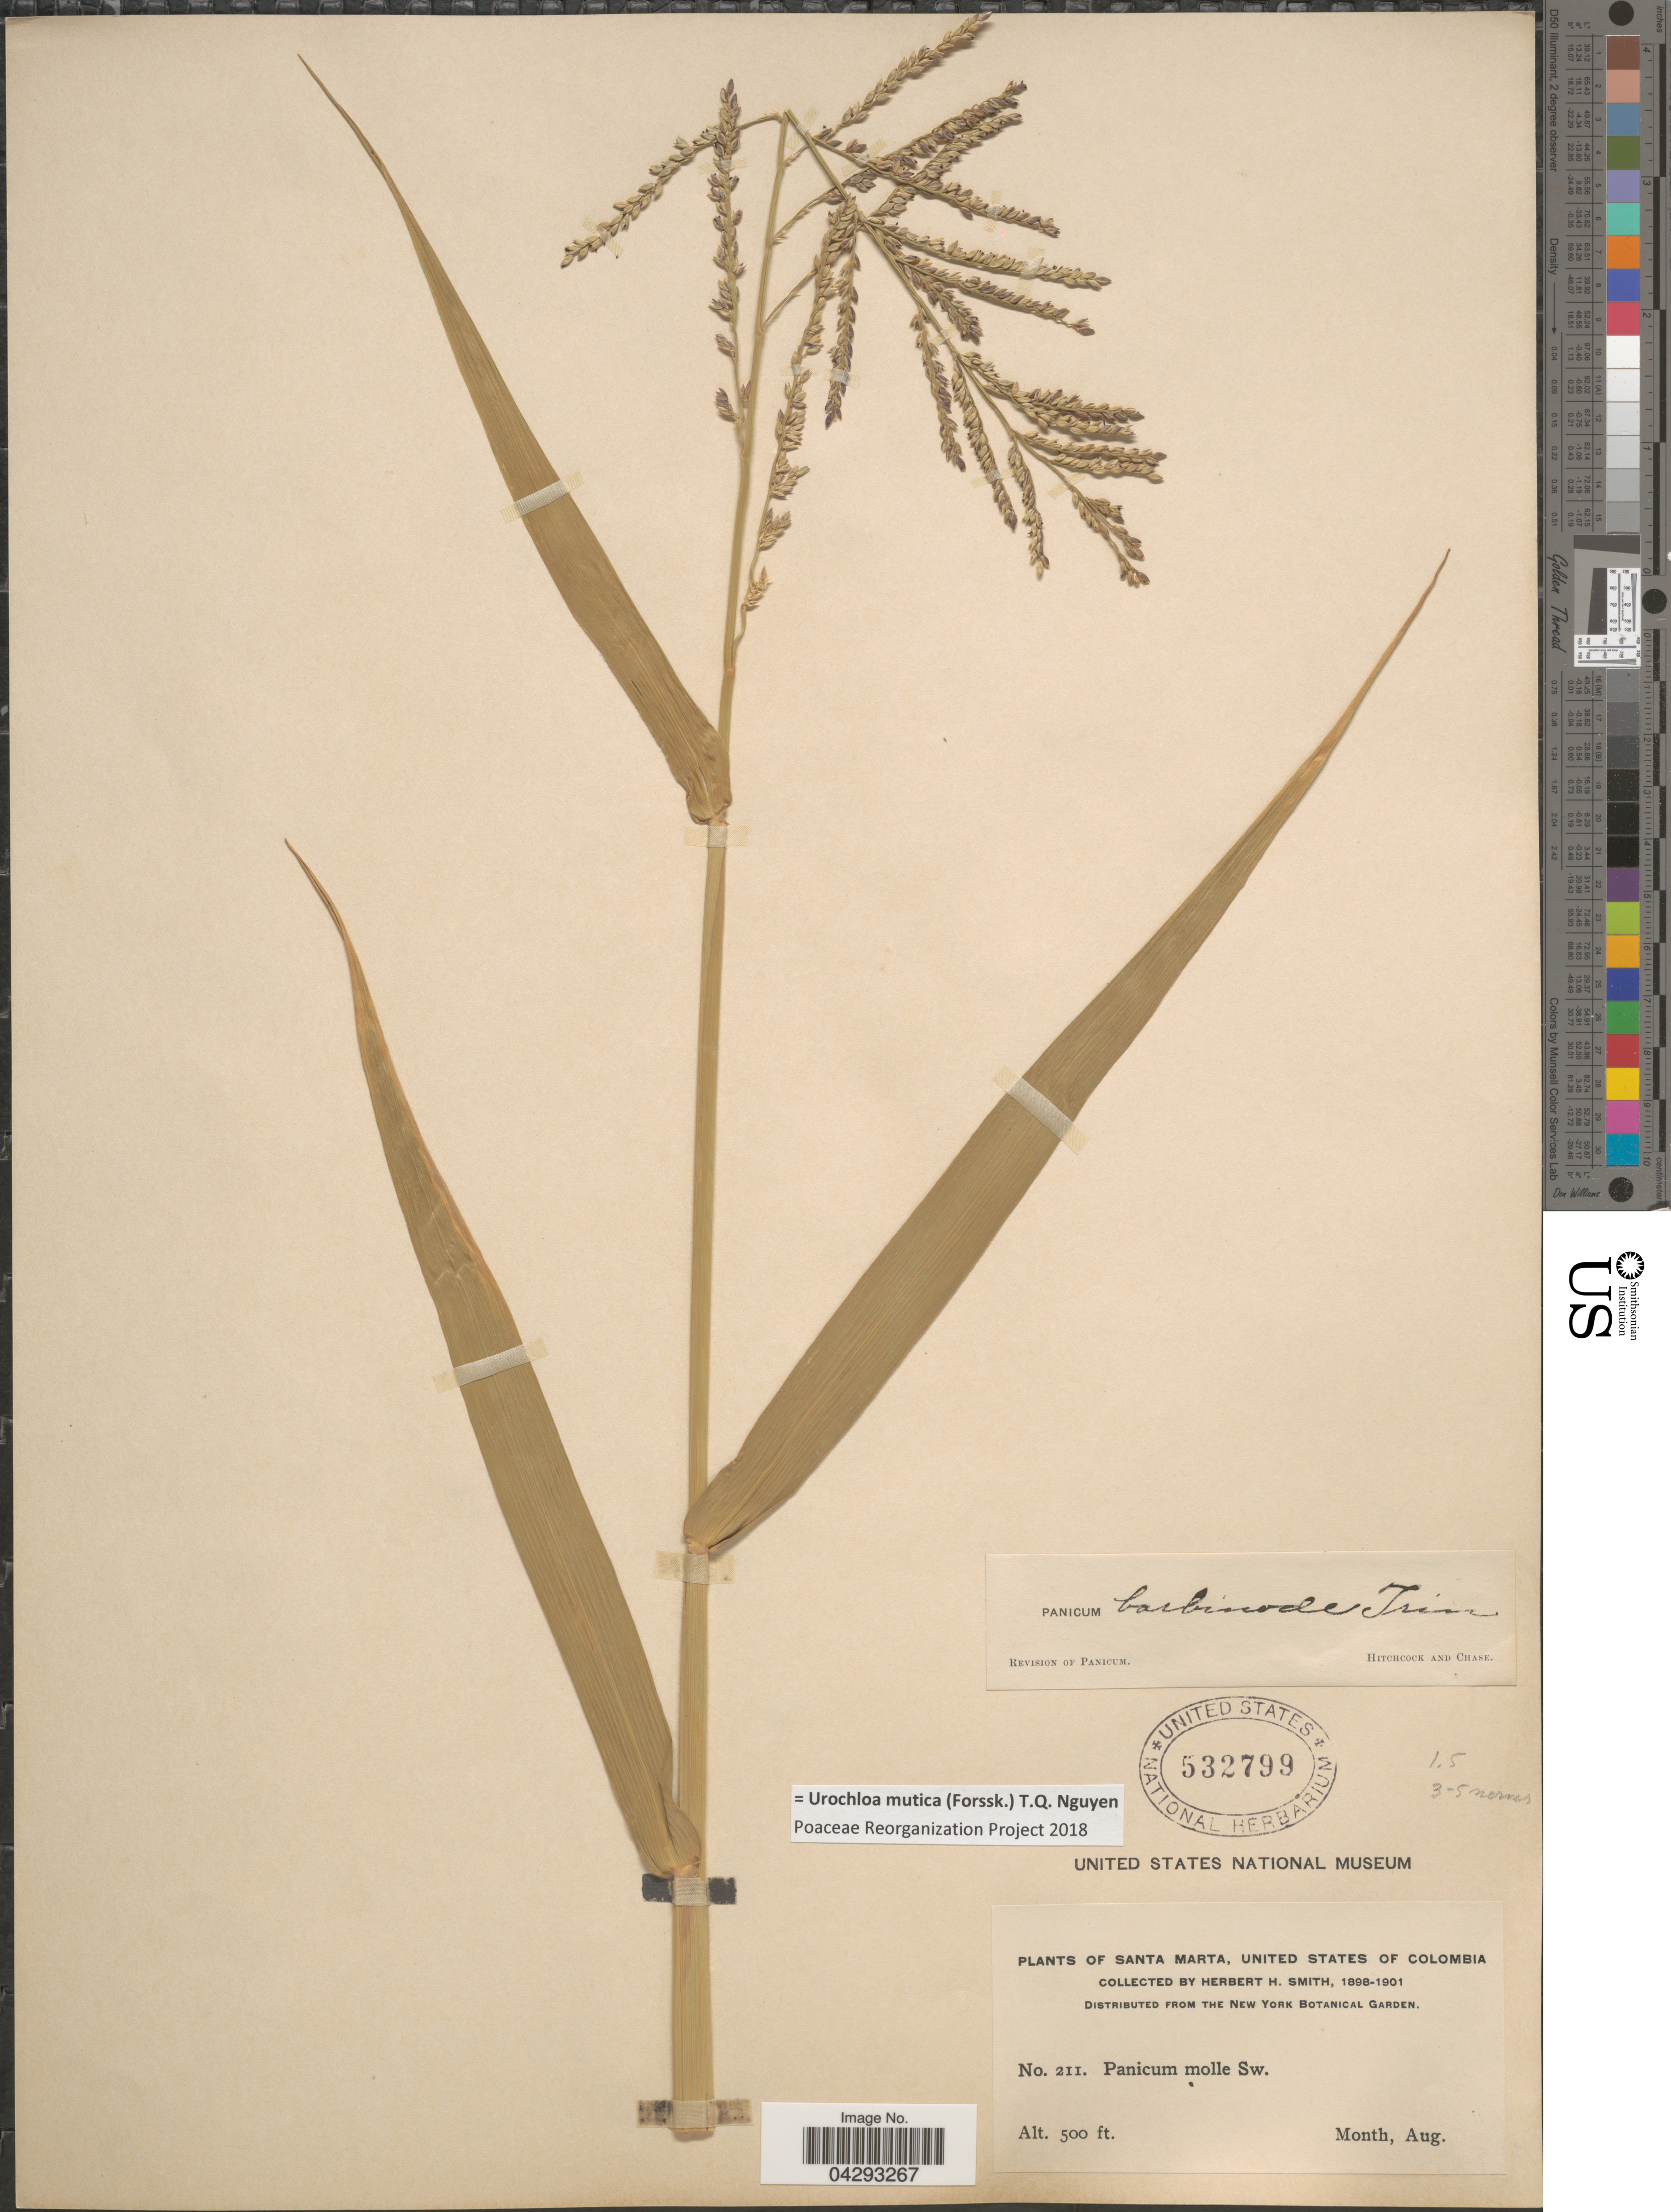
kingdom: Plantae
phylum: Tracheophyta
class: Liliopsida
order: Poales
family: Poaceae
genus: Urochloa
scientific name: Urochloa mutica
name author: (Forssk.) T.Q. Nguyen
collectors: Herbert H. Smith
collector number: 211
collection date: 1898-08/1901-08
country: Colombia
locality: Santa Marta, United States Of Colombia.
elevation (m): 152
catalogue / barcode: US 532799